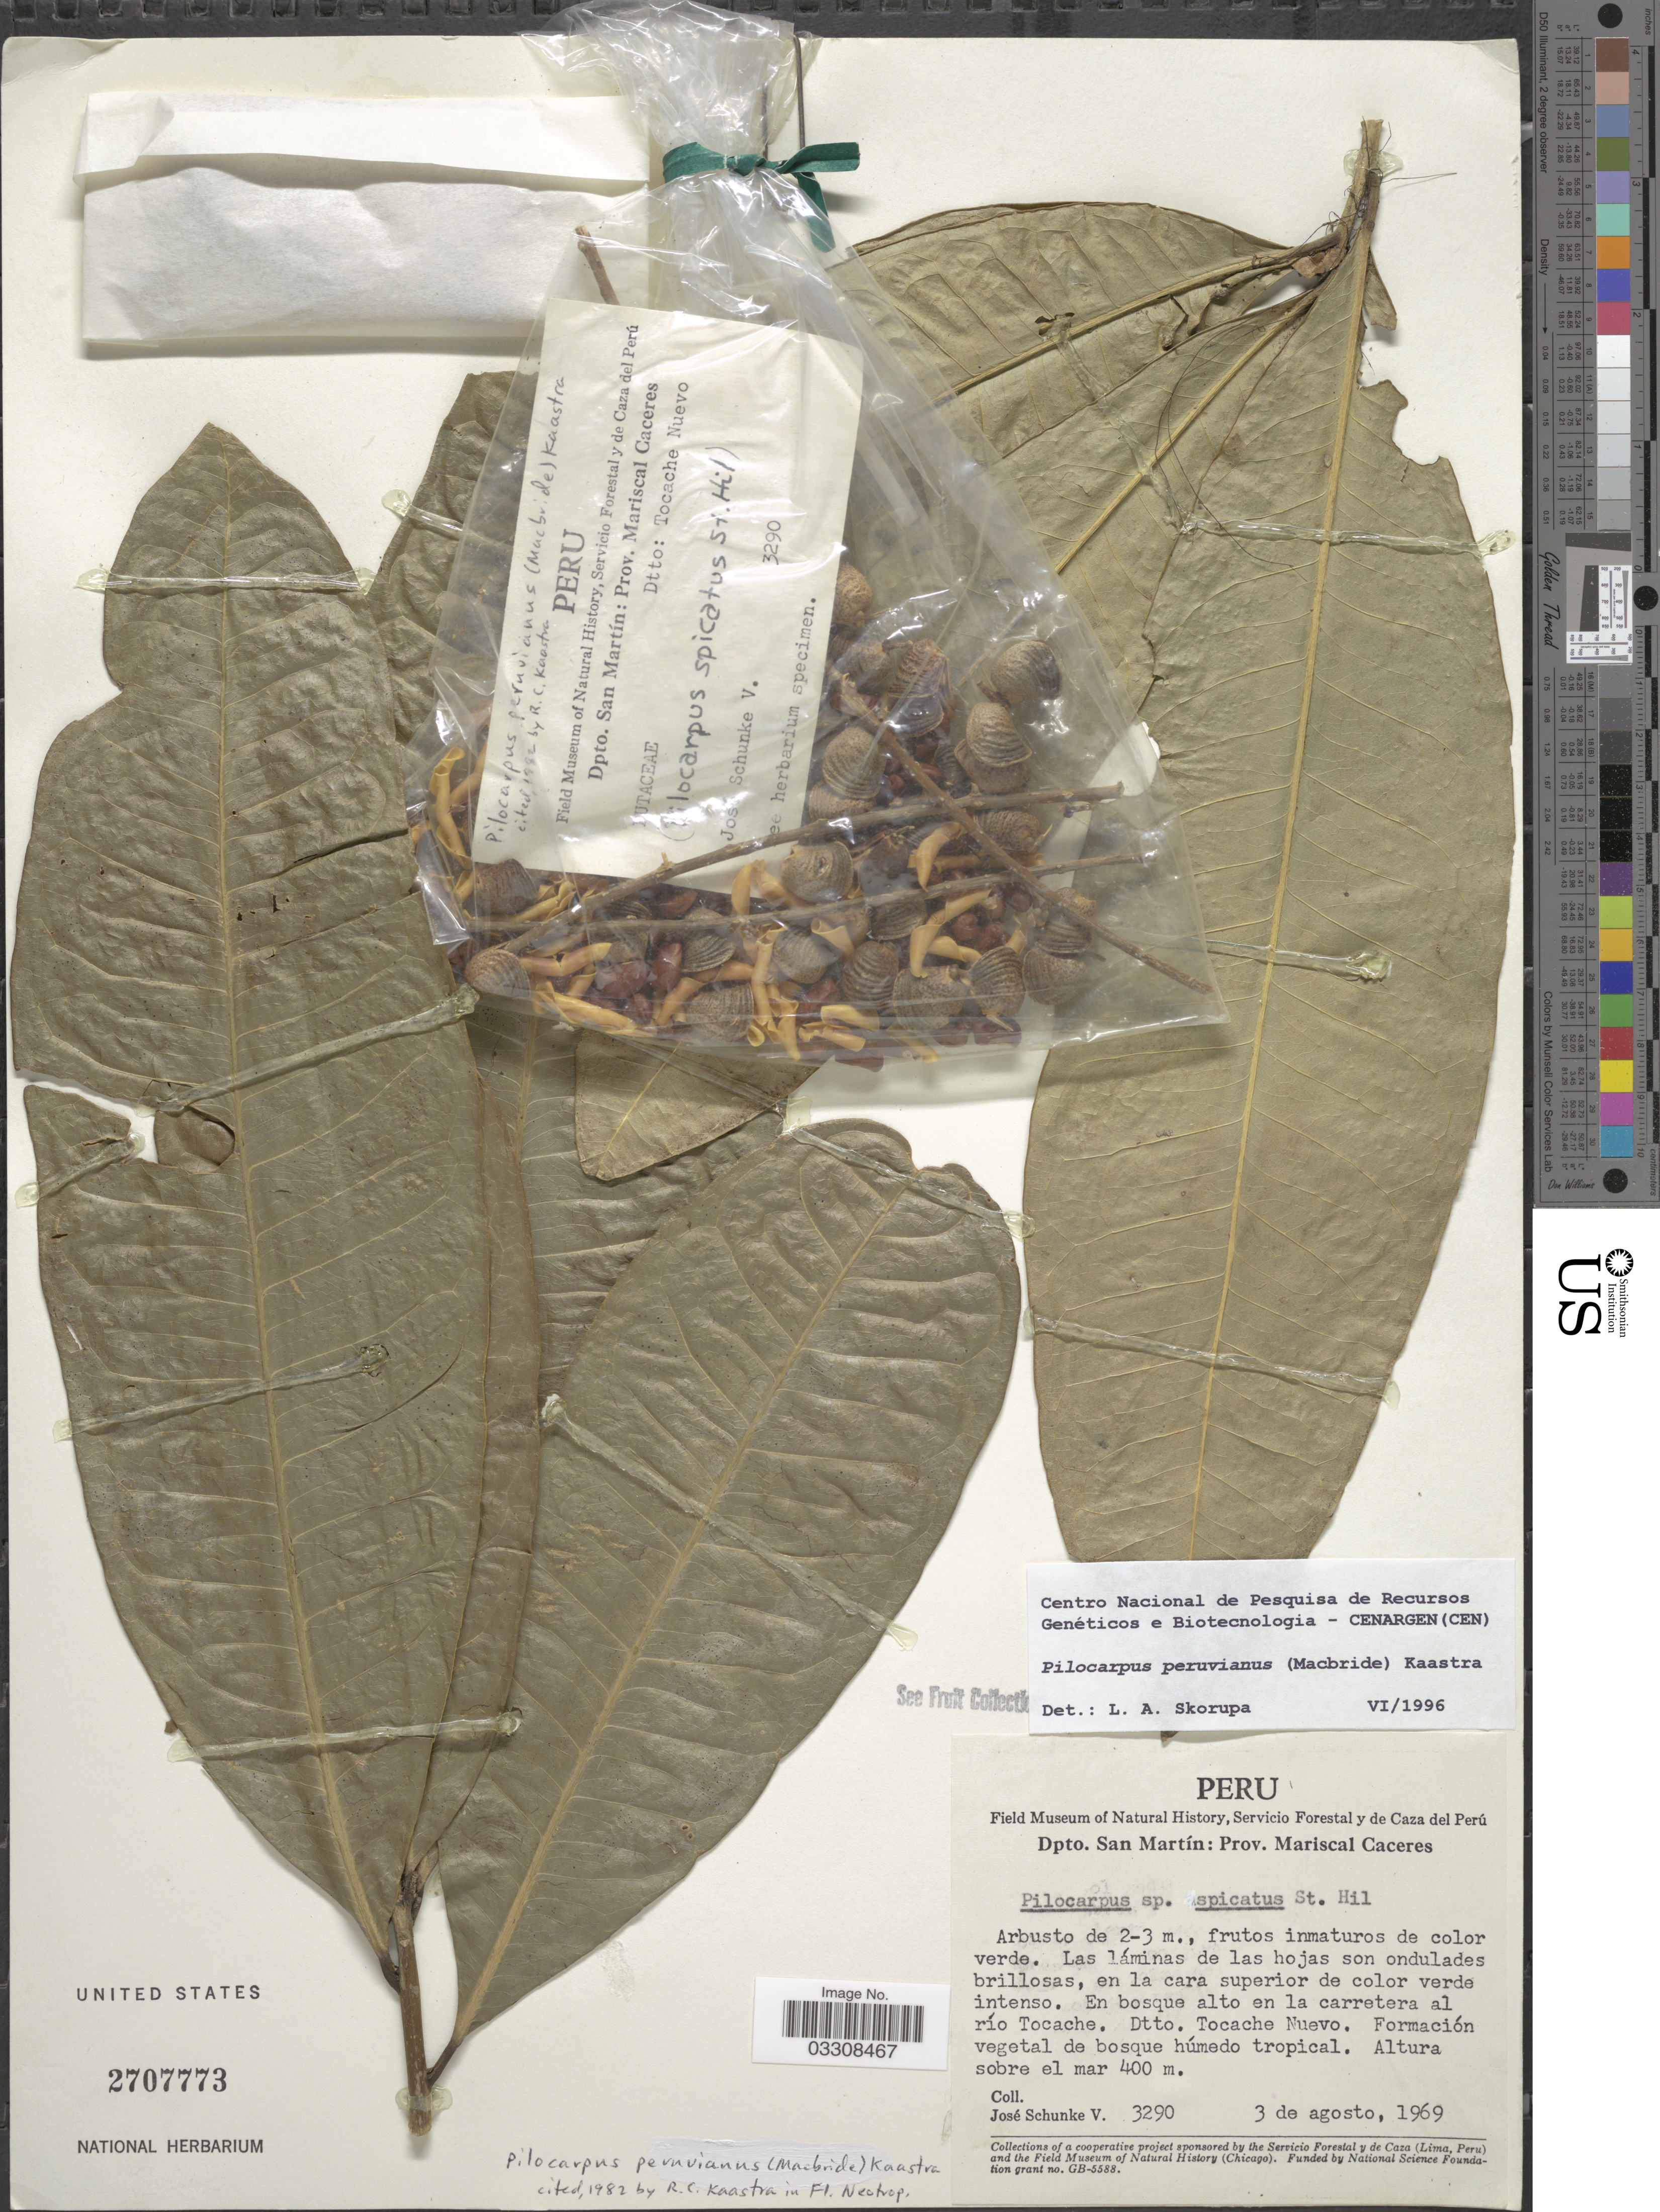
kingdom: Plantae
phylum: Tracheophyta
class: Magnoliopsida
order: Sapindales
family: Rutaceae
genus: Pilocarpus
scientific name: Pilocarpus peruvianus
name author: (J.F. Macbr.) Kaastra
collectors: J. Schunke Vigo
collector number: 3290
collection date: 1969-08-03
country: Peru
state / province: San Martín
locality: Dpto. San Martín: Prov. Mariscal Caceres. En bosque alto en la carretera al río Tocache. Dtto. Tocache Nuevo.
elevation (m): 400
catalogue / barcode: US 2707773